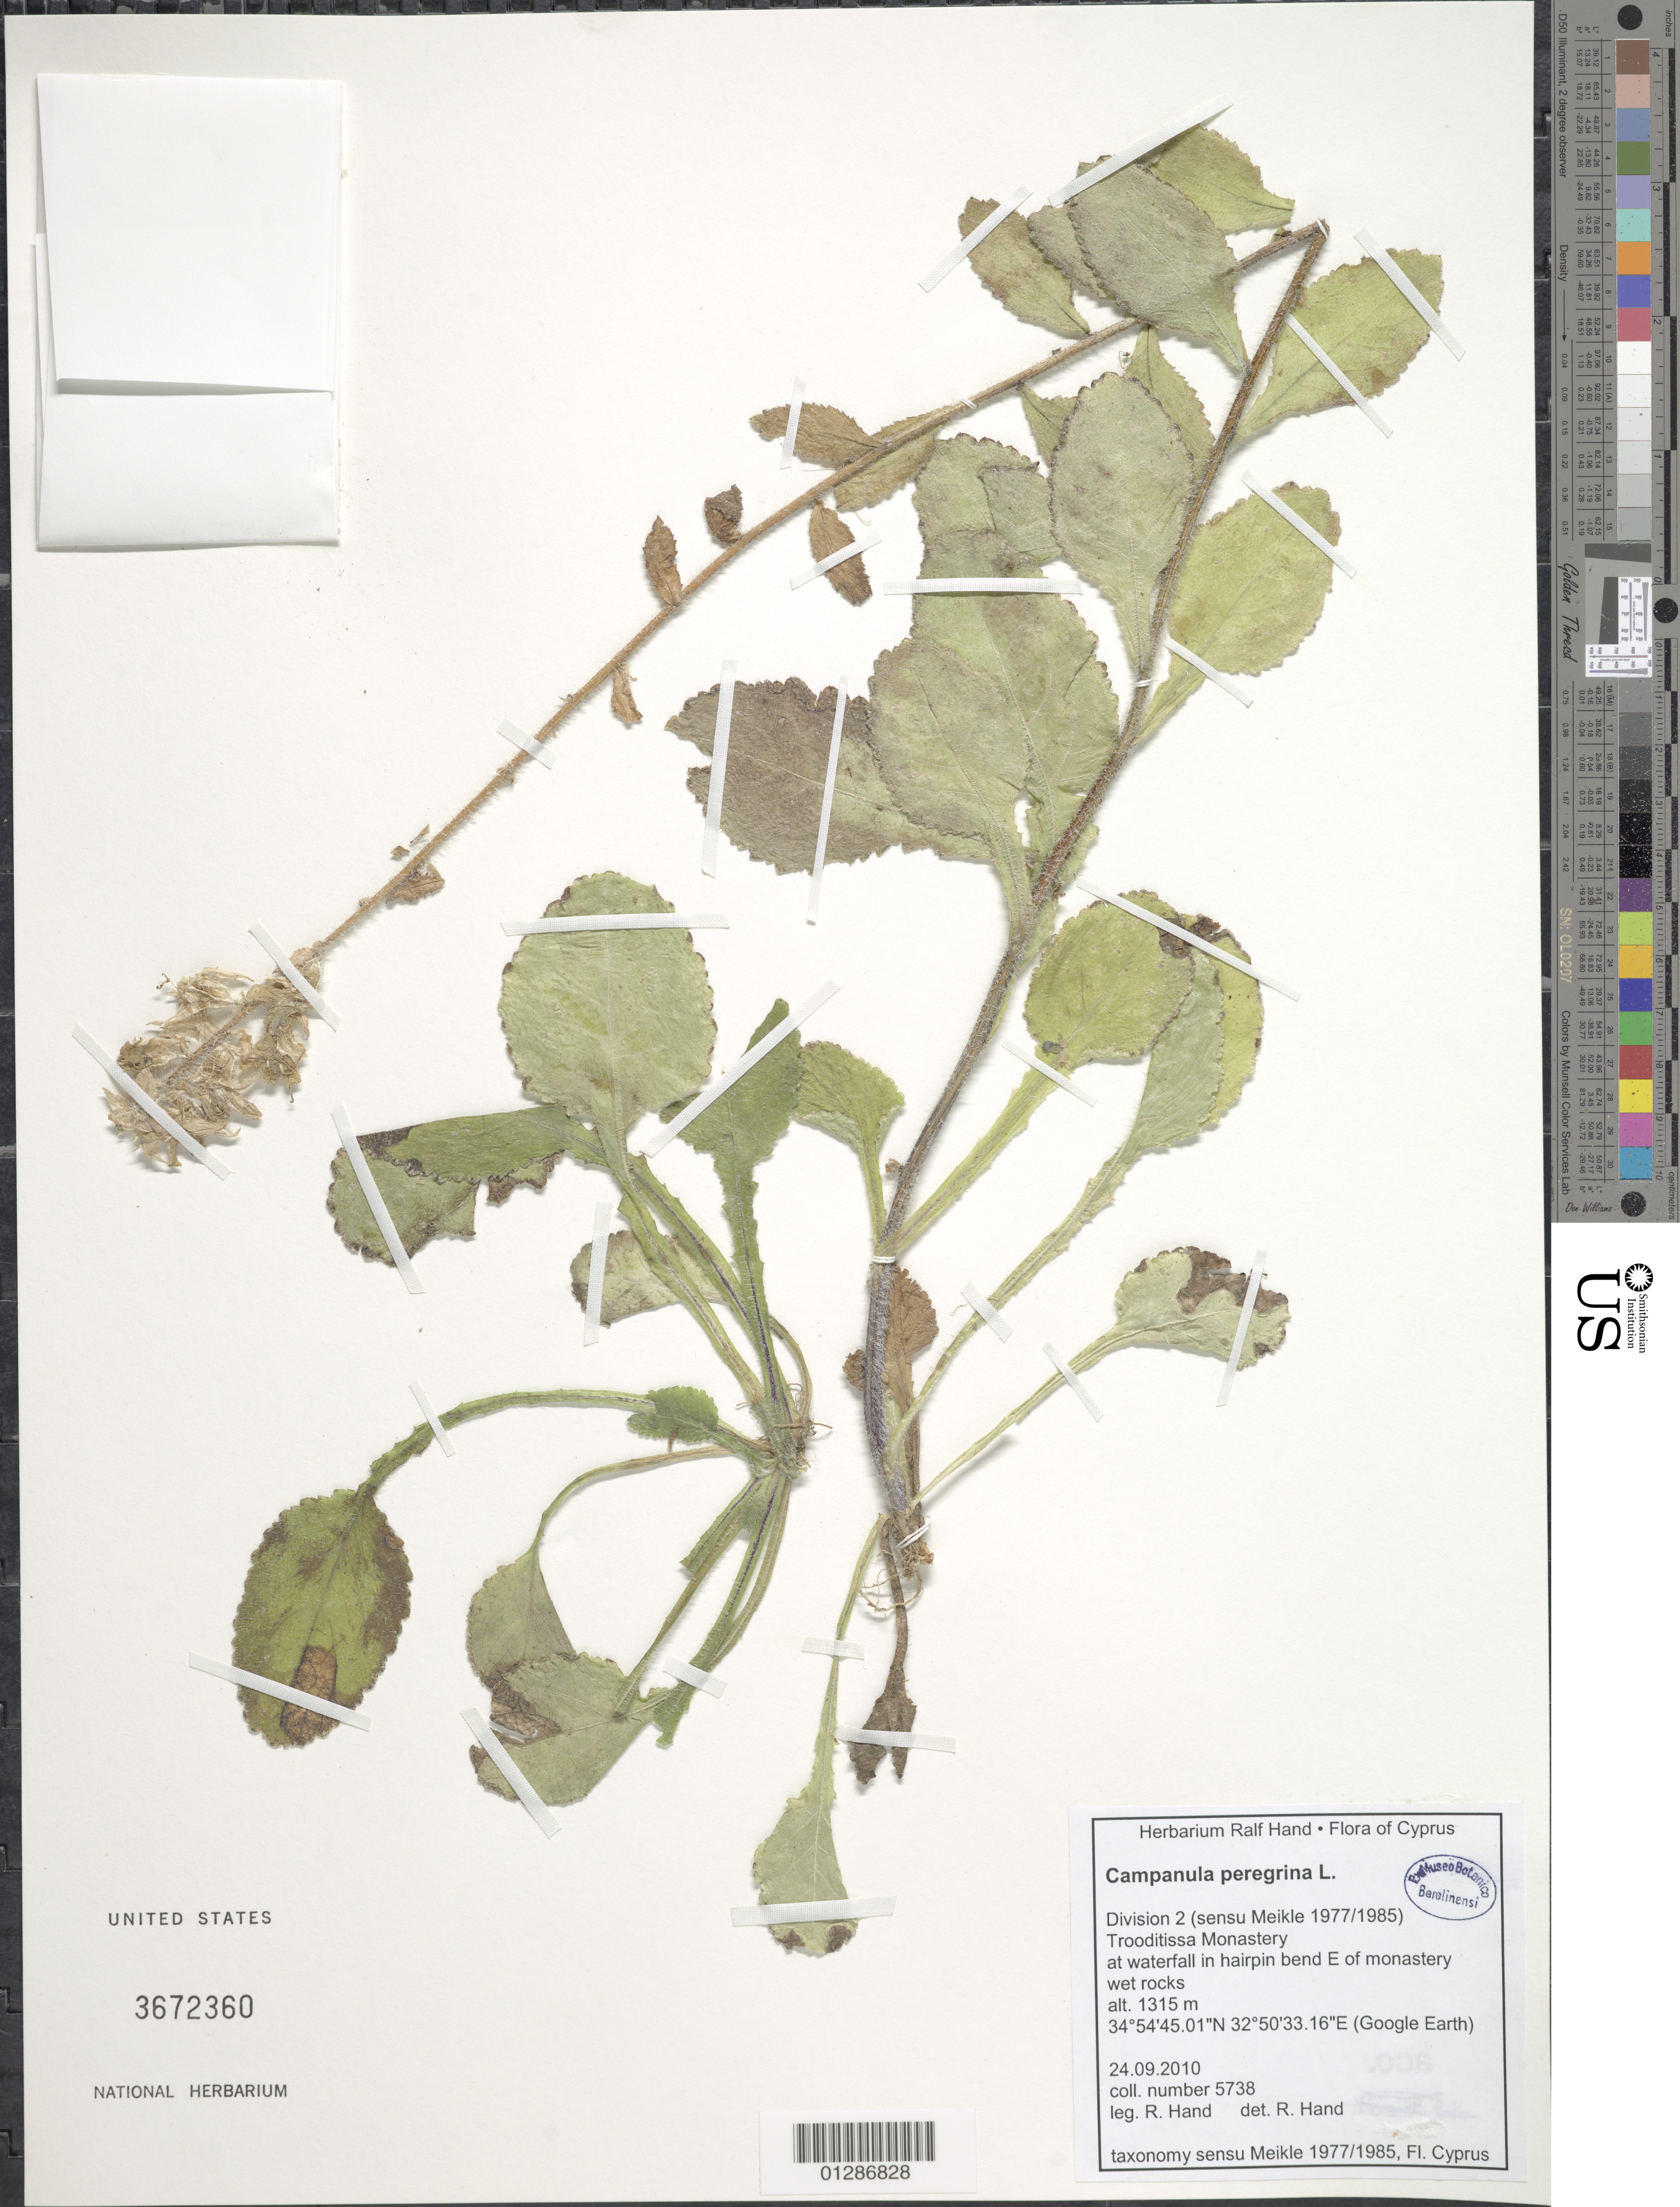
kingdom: Plantae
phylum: Tracheophyta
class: Magnoliopsida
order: Asterales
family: Campanulaceae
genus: Campanula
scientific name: Campanula peregrina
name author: L.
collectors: R. Hand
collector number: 5738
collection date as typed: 24 Sep 2010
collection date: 2010-09-24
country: Cyprus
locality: Division 2. Trooditissa Monastery.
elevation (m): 1315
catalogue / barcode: US 3672360